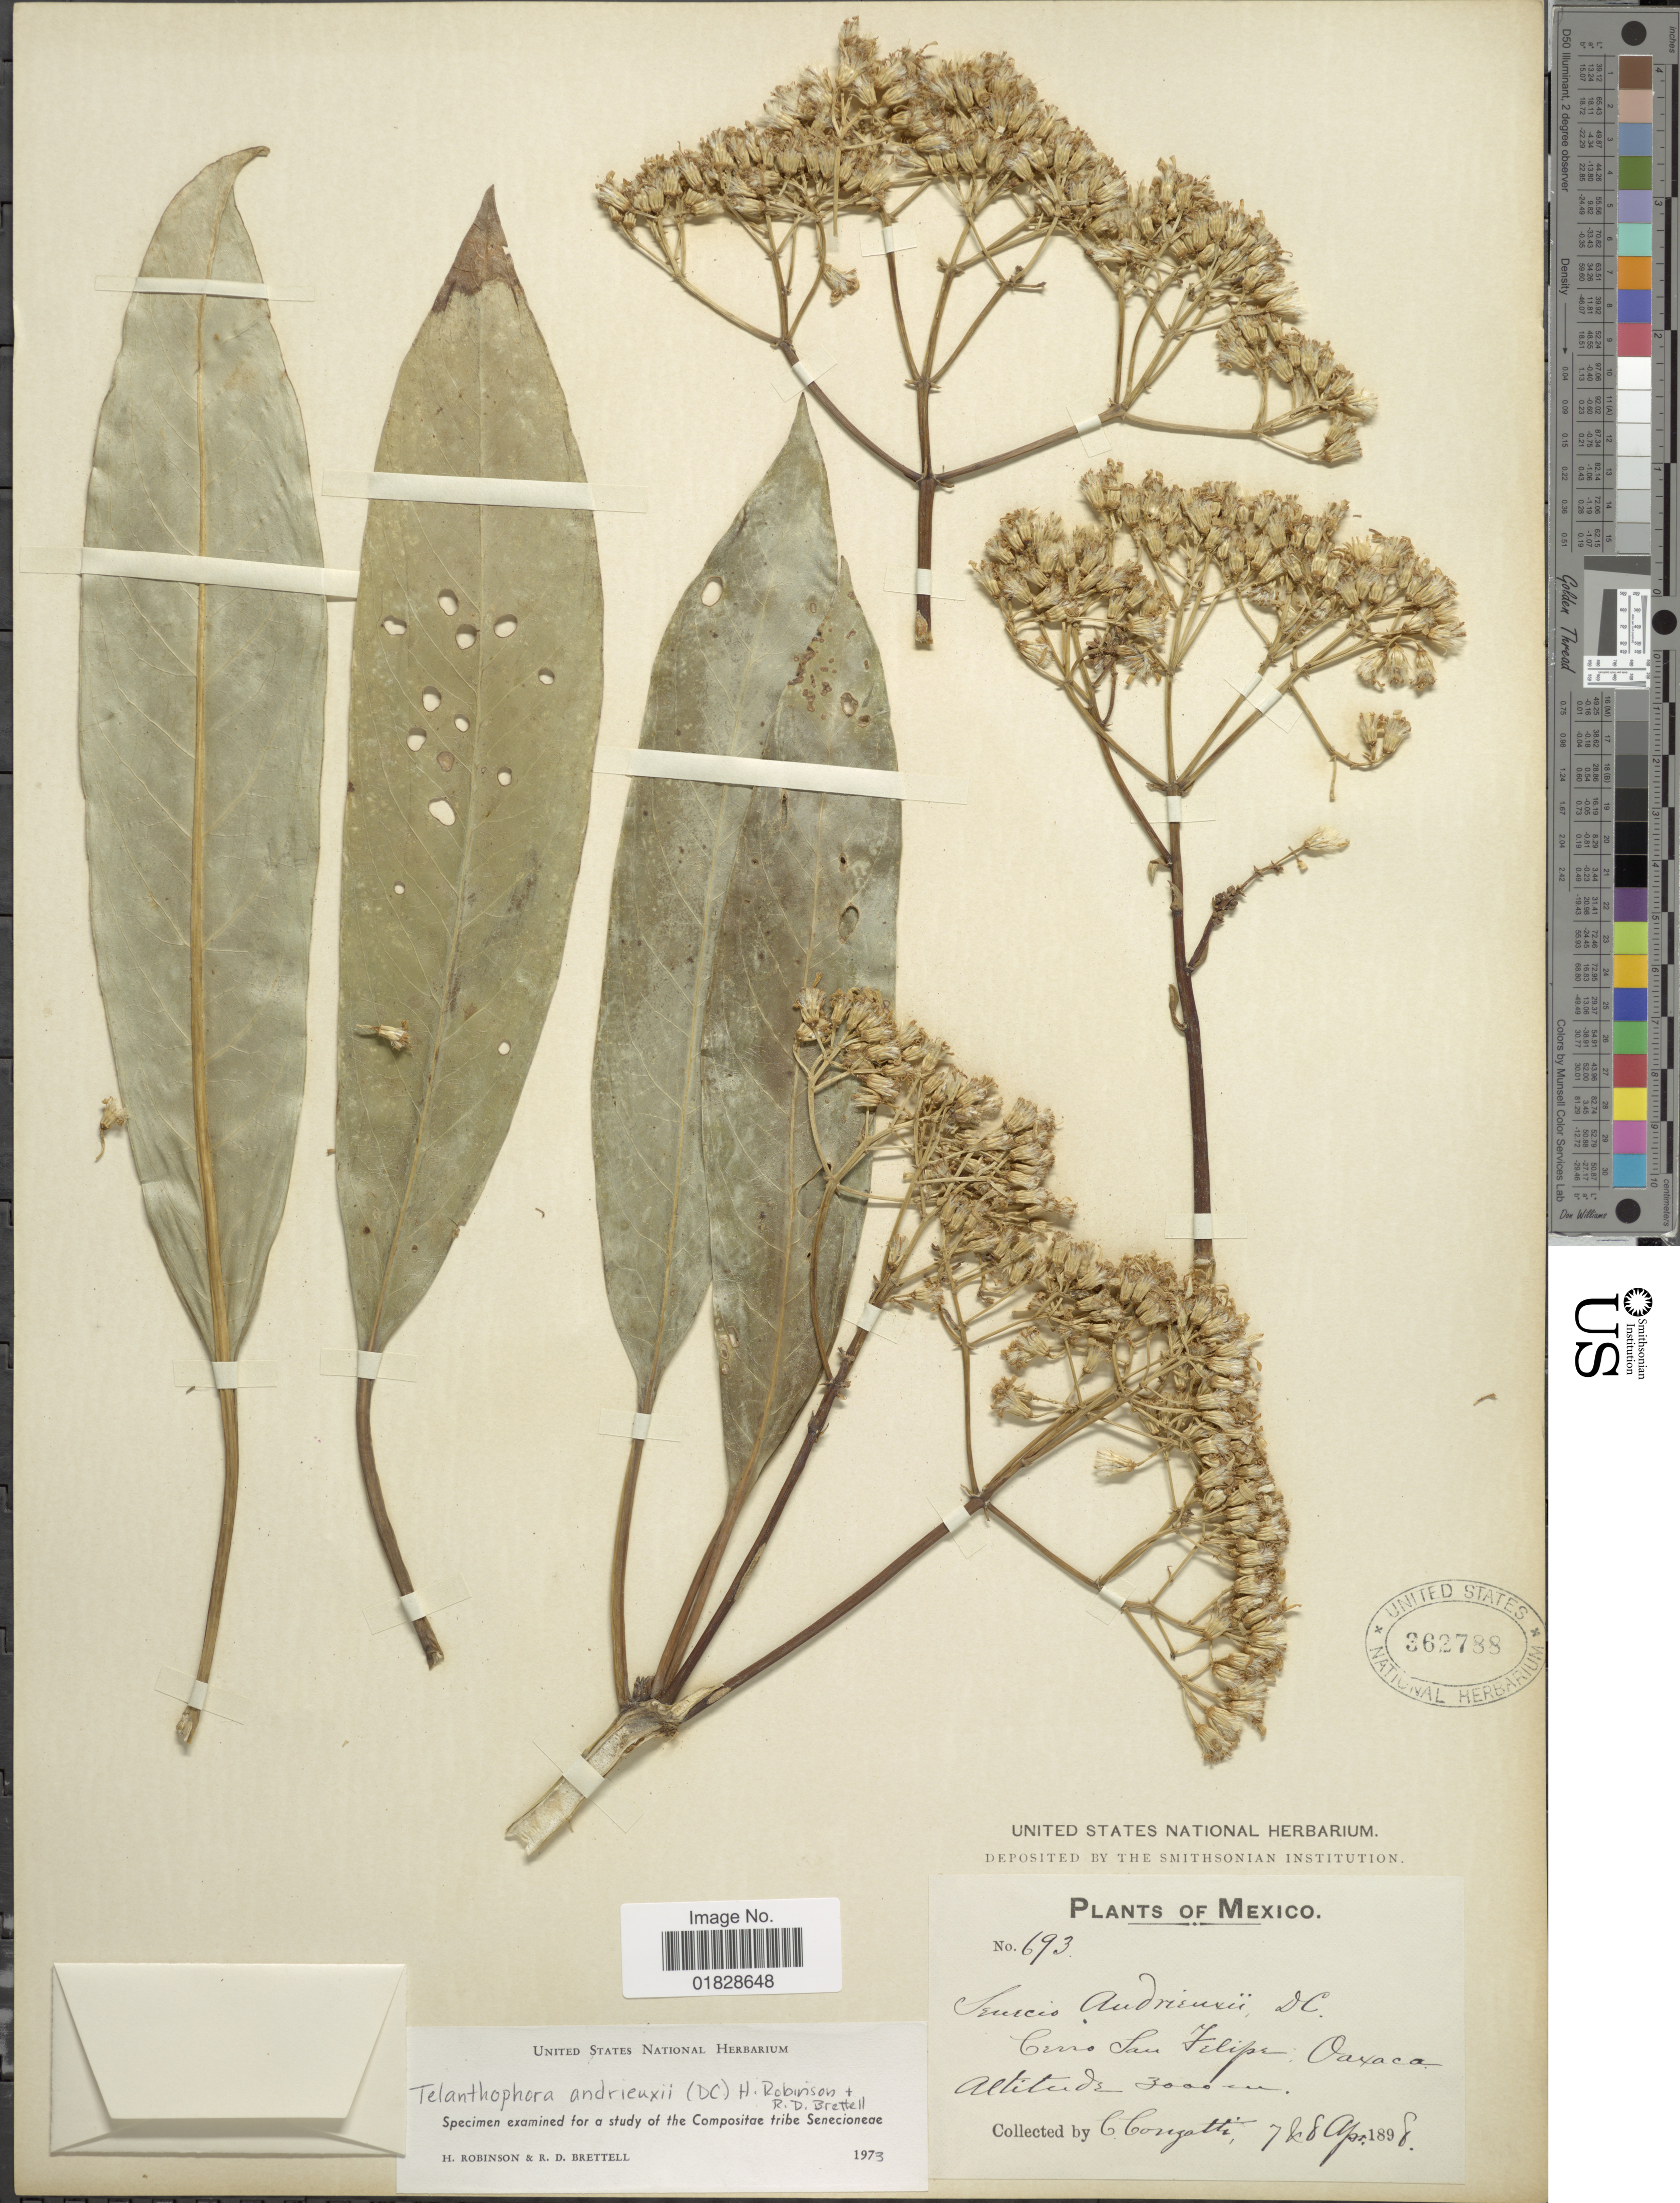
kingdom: Plantae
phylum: Tracheophyta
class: Magnoliopsida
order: Asterales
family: Asteraceae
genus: Telanthophora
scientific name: Telanthophora andrieuxii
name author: (DC.) H. Rob. & Brettell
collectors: C. Conzatti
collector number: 693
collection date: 1898-04-07/1898-04-08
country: Mexico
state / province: Oaxaca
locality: Ceno San Felipe: Oaxaca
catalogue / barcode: US 362788